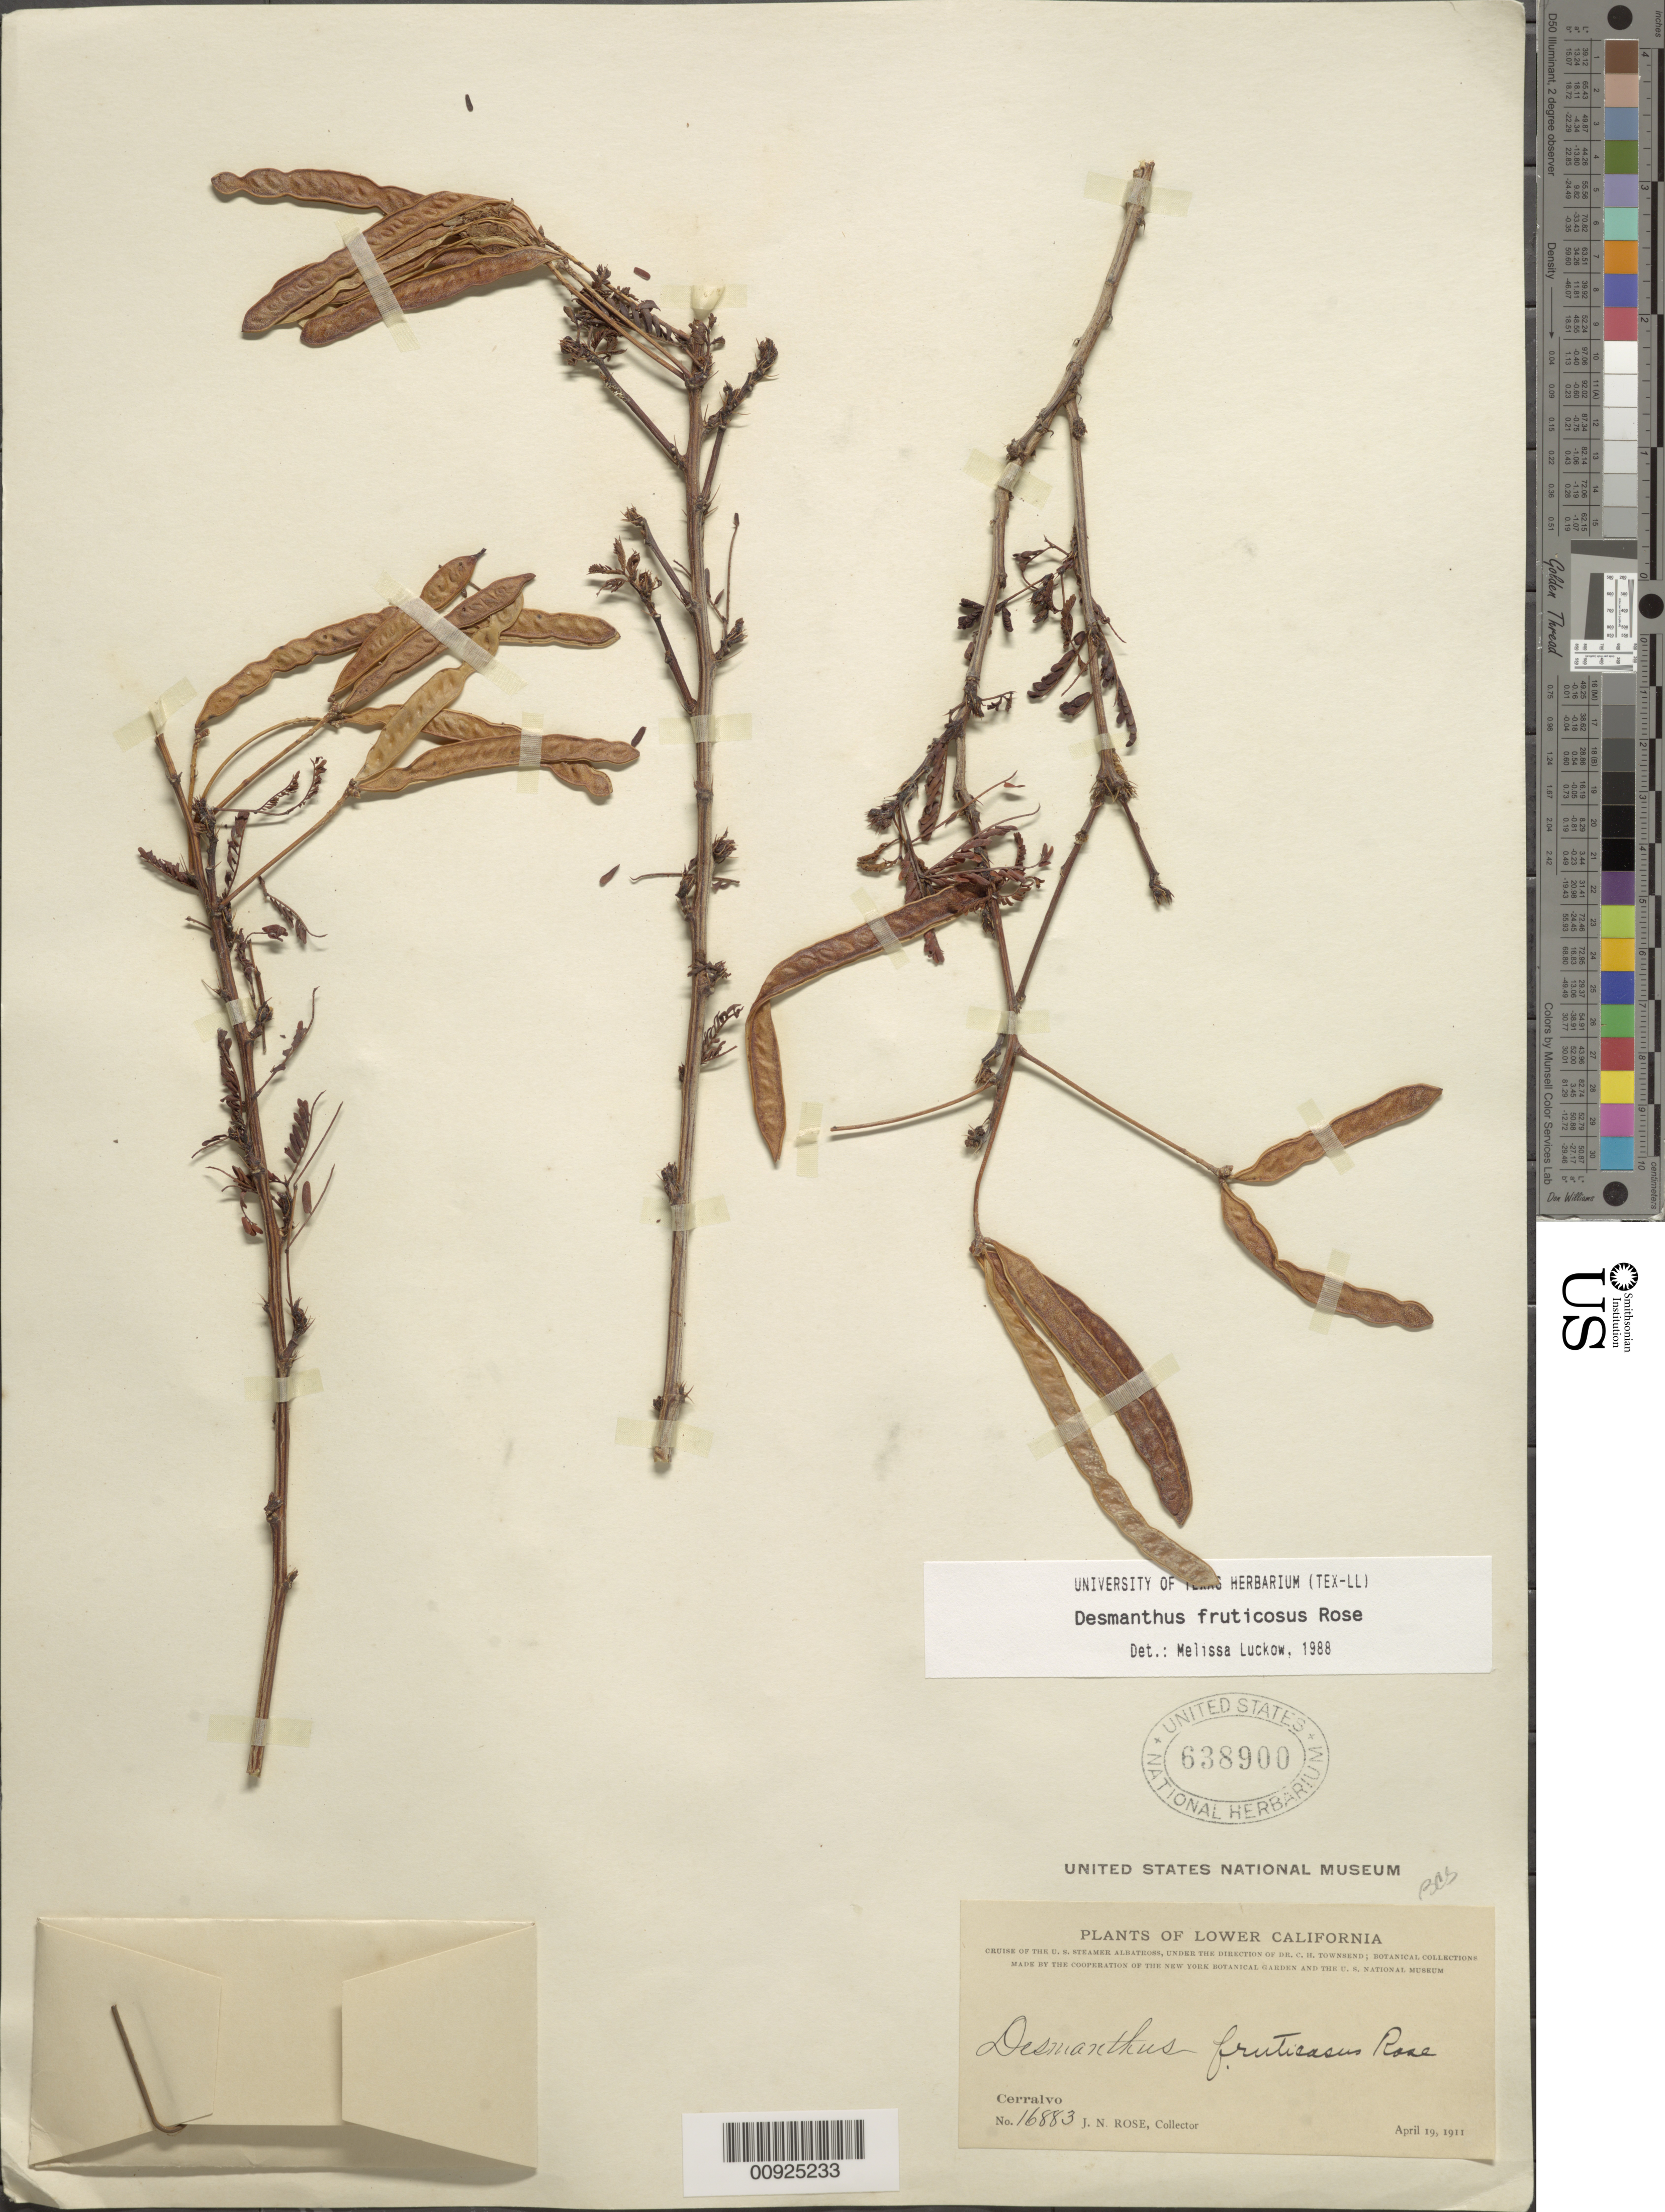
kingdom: Plantae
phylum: Tracheophyta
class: Magnoliopsida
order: Fabales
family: Fabaceae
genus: Desmanthus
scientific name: Desmanthus fruticosus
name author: Rose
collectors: J. N. Rose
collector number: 16883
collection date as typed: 19 Apr 1911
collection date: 1911-04-19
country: Mexico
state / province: Baja California Sur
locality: Cerralvo, Lower California.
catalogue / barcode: US 638900